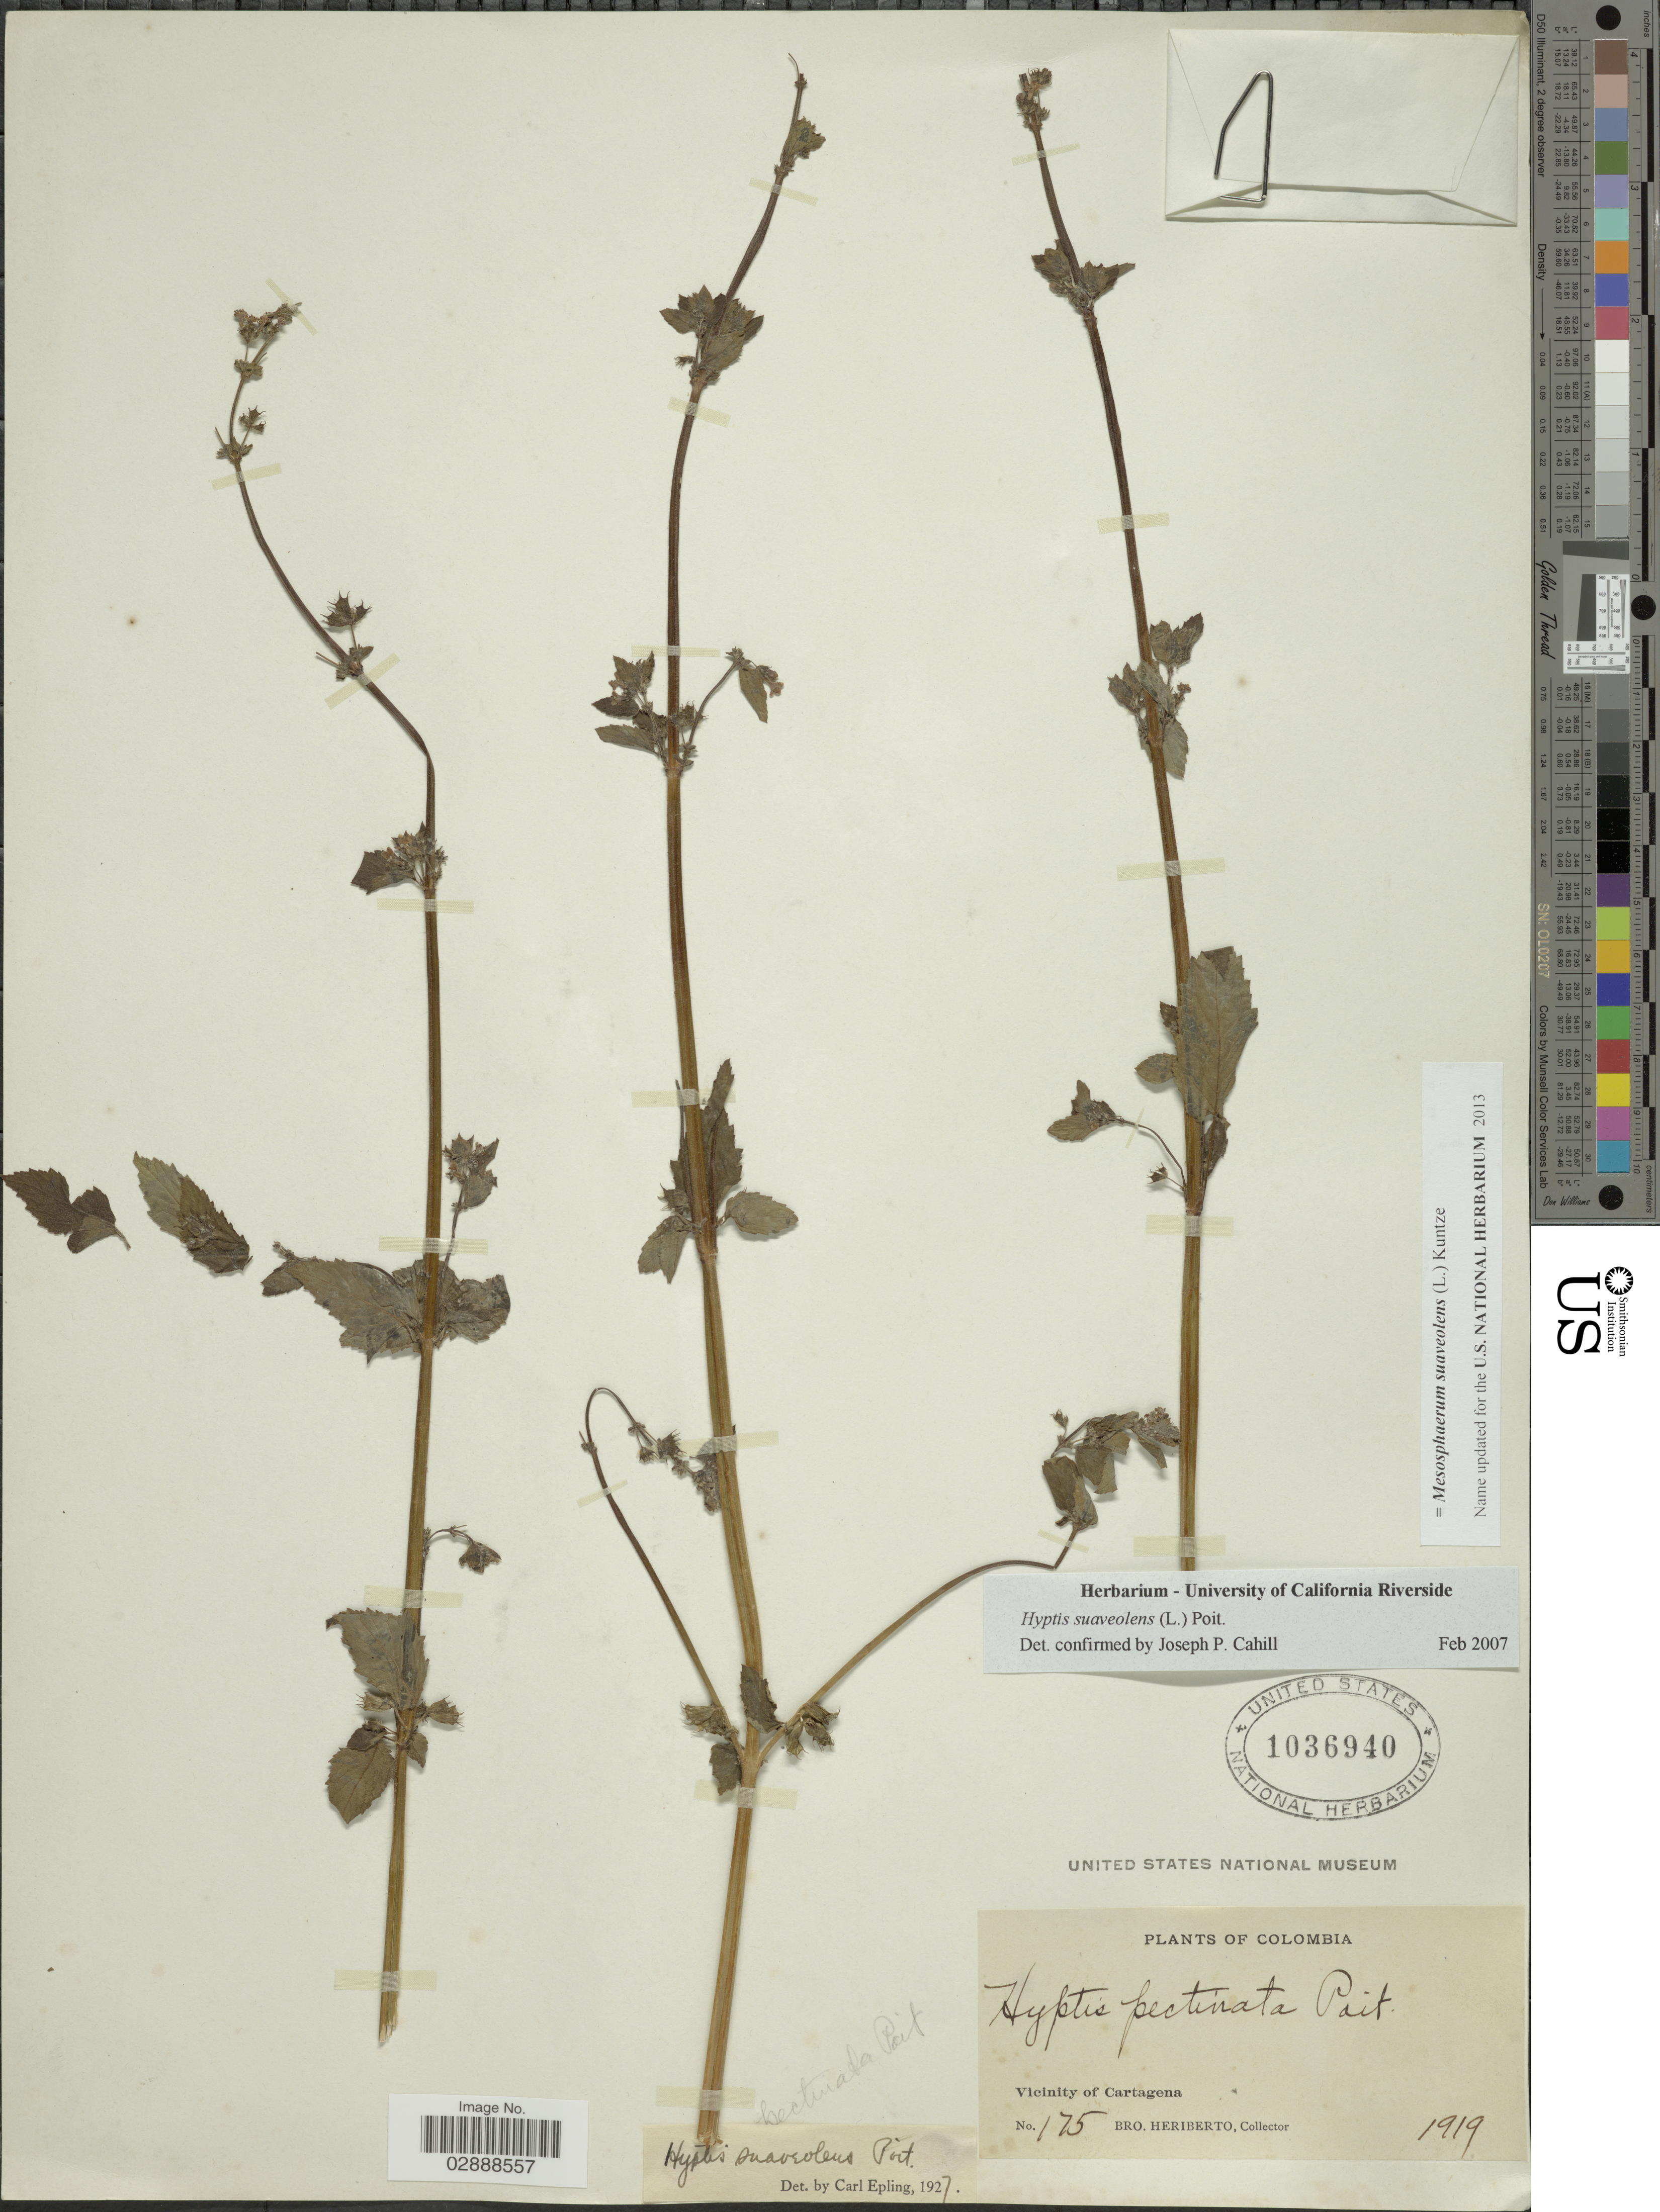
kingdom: Plantae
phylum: Tracheophyta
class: Magnoliopsida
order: Lamiales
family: Lamiaceae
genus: Mesosphaerum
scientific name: Mesosphaerum suaveolens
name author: (L.) Kuntze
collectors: B. Heriberto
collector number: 175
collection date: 1919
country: Colombia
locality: Vicinity of Cartagena.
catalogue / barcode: US 1036940